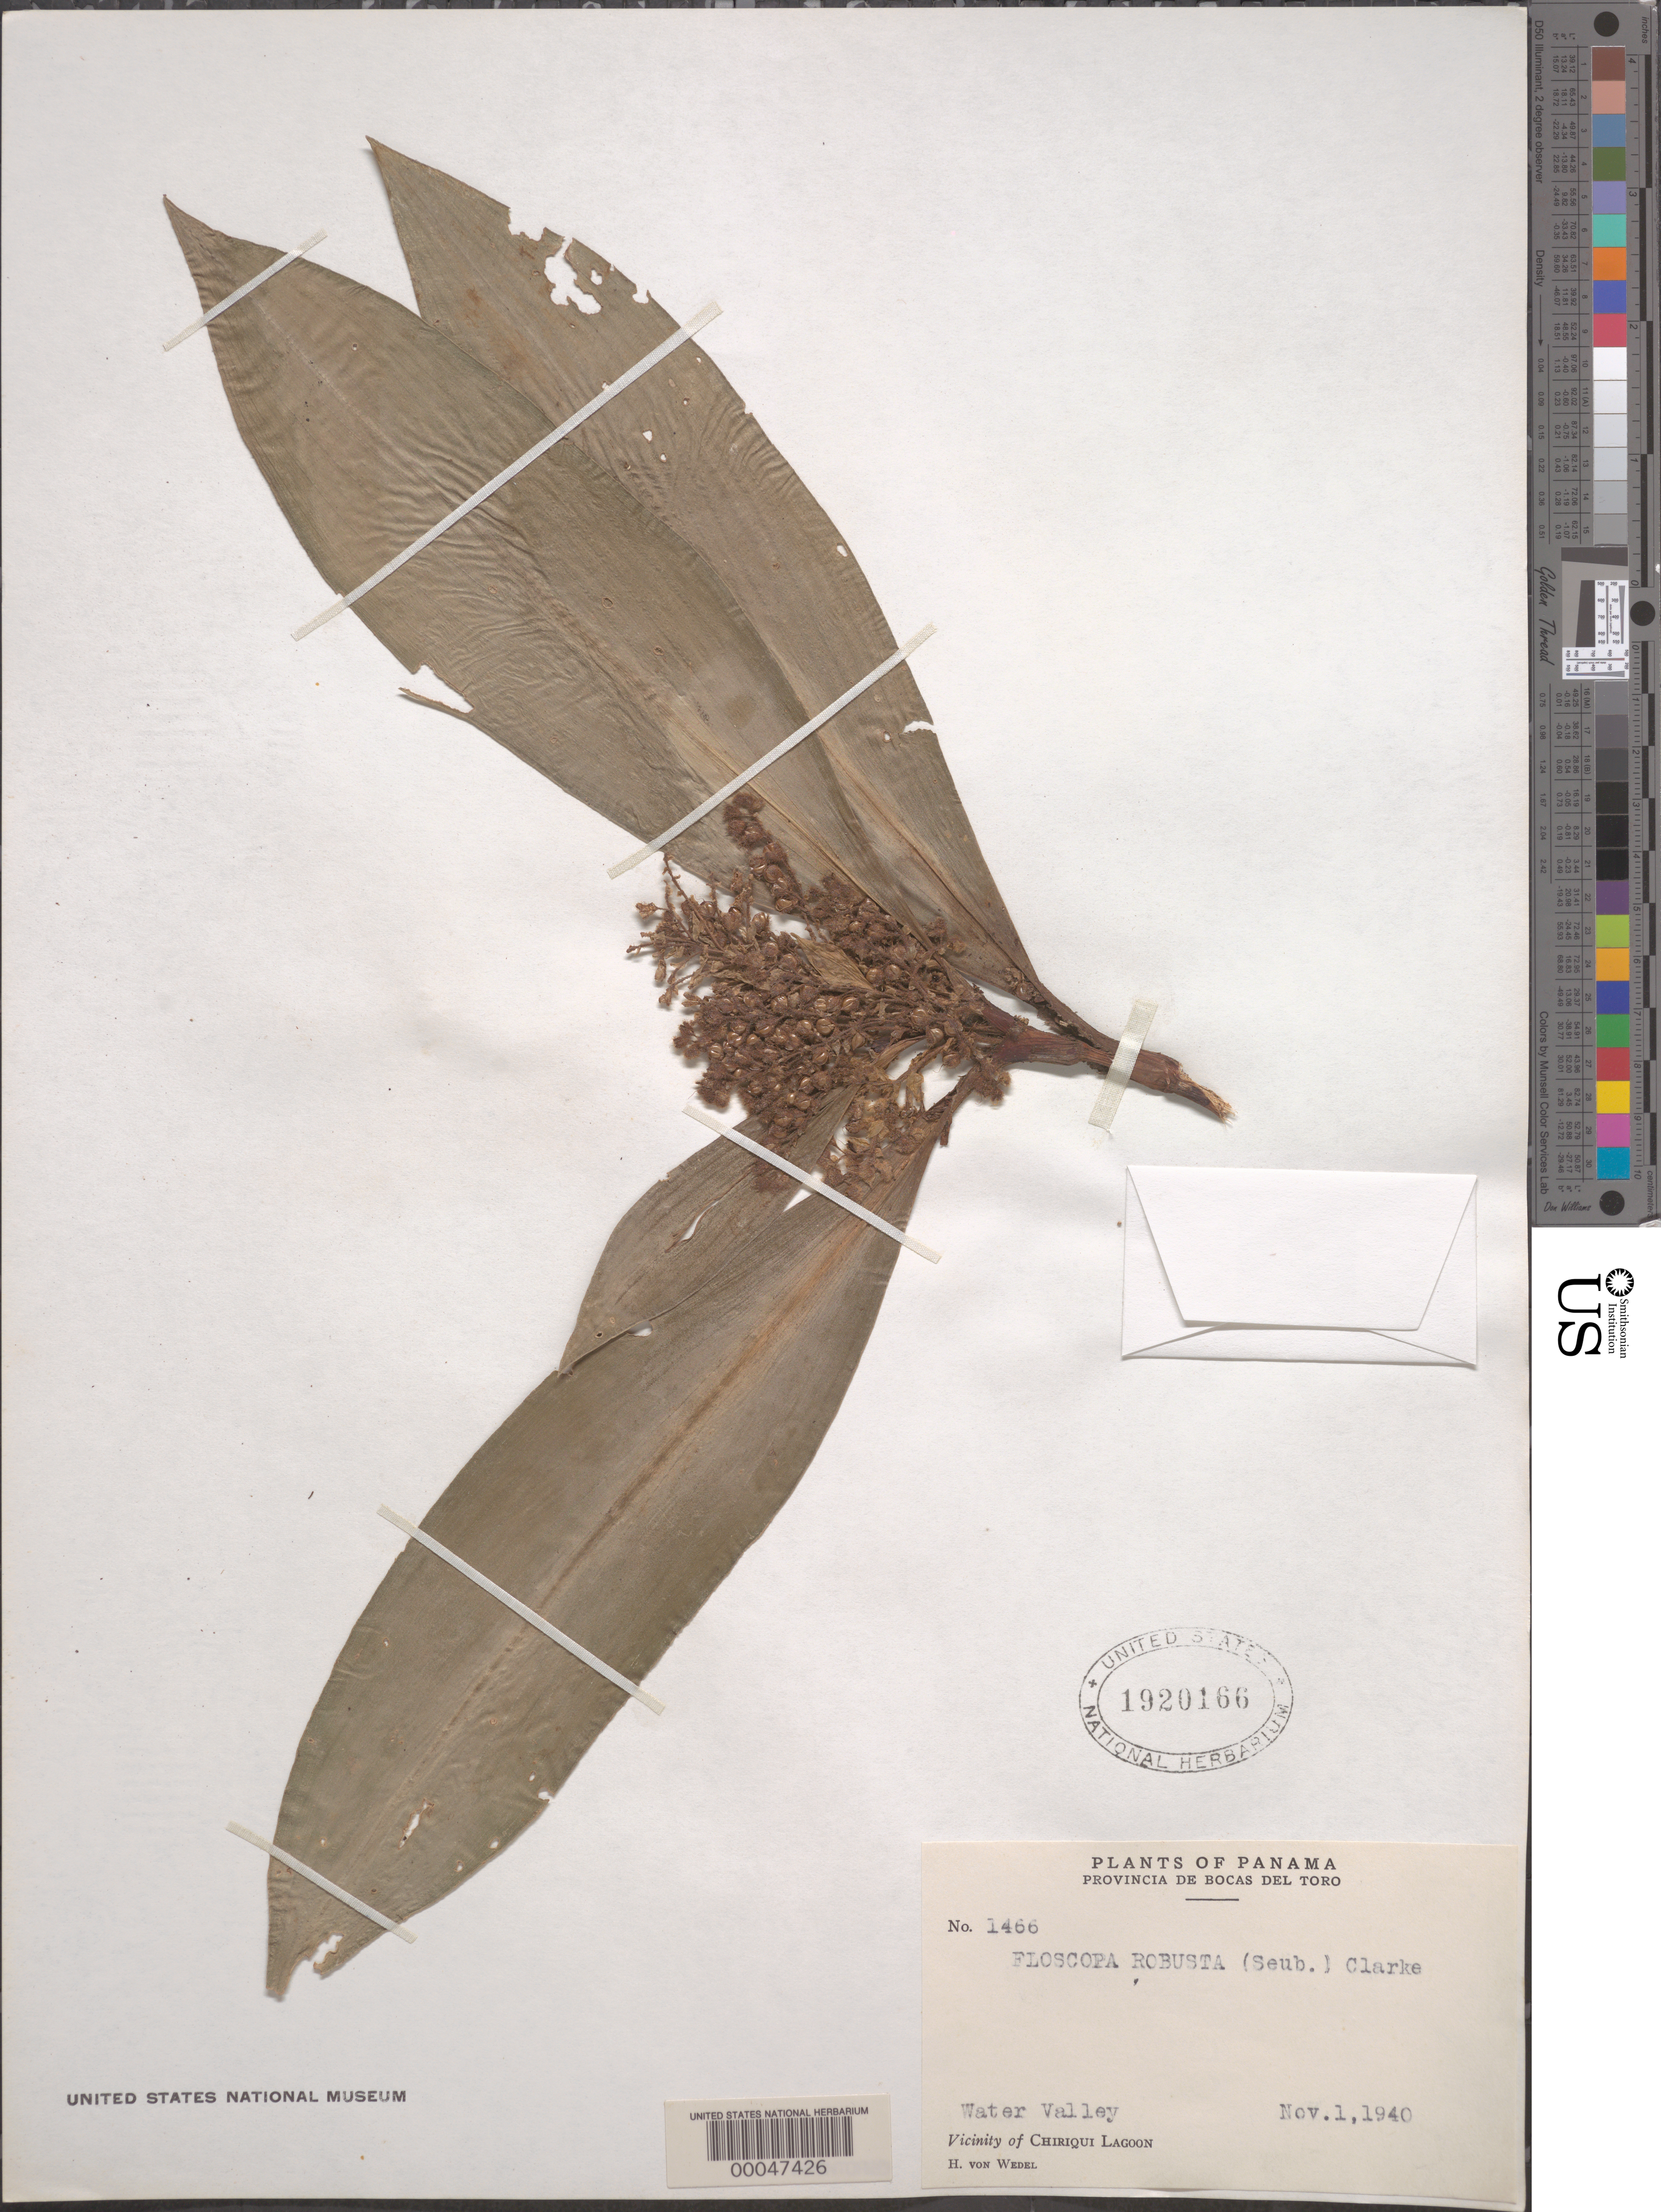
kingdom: Plantae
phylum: Tracheophyta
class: Liliopsida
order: Commelinales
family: Commelinaceae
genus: Floscopa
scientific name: Floscopa robusta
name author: (Seub.) C.B. Clarke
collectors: H. von Wedel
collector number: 1466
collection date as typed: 01 Nov 1940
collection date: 1940-11-01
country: Panama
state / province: Bocas del Toro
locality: Water Valley, Chiriquí Lagoon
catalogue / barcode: US 1920166